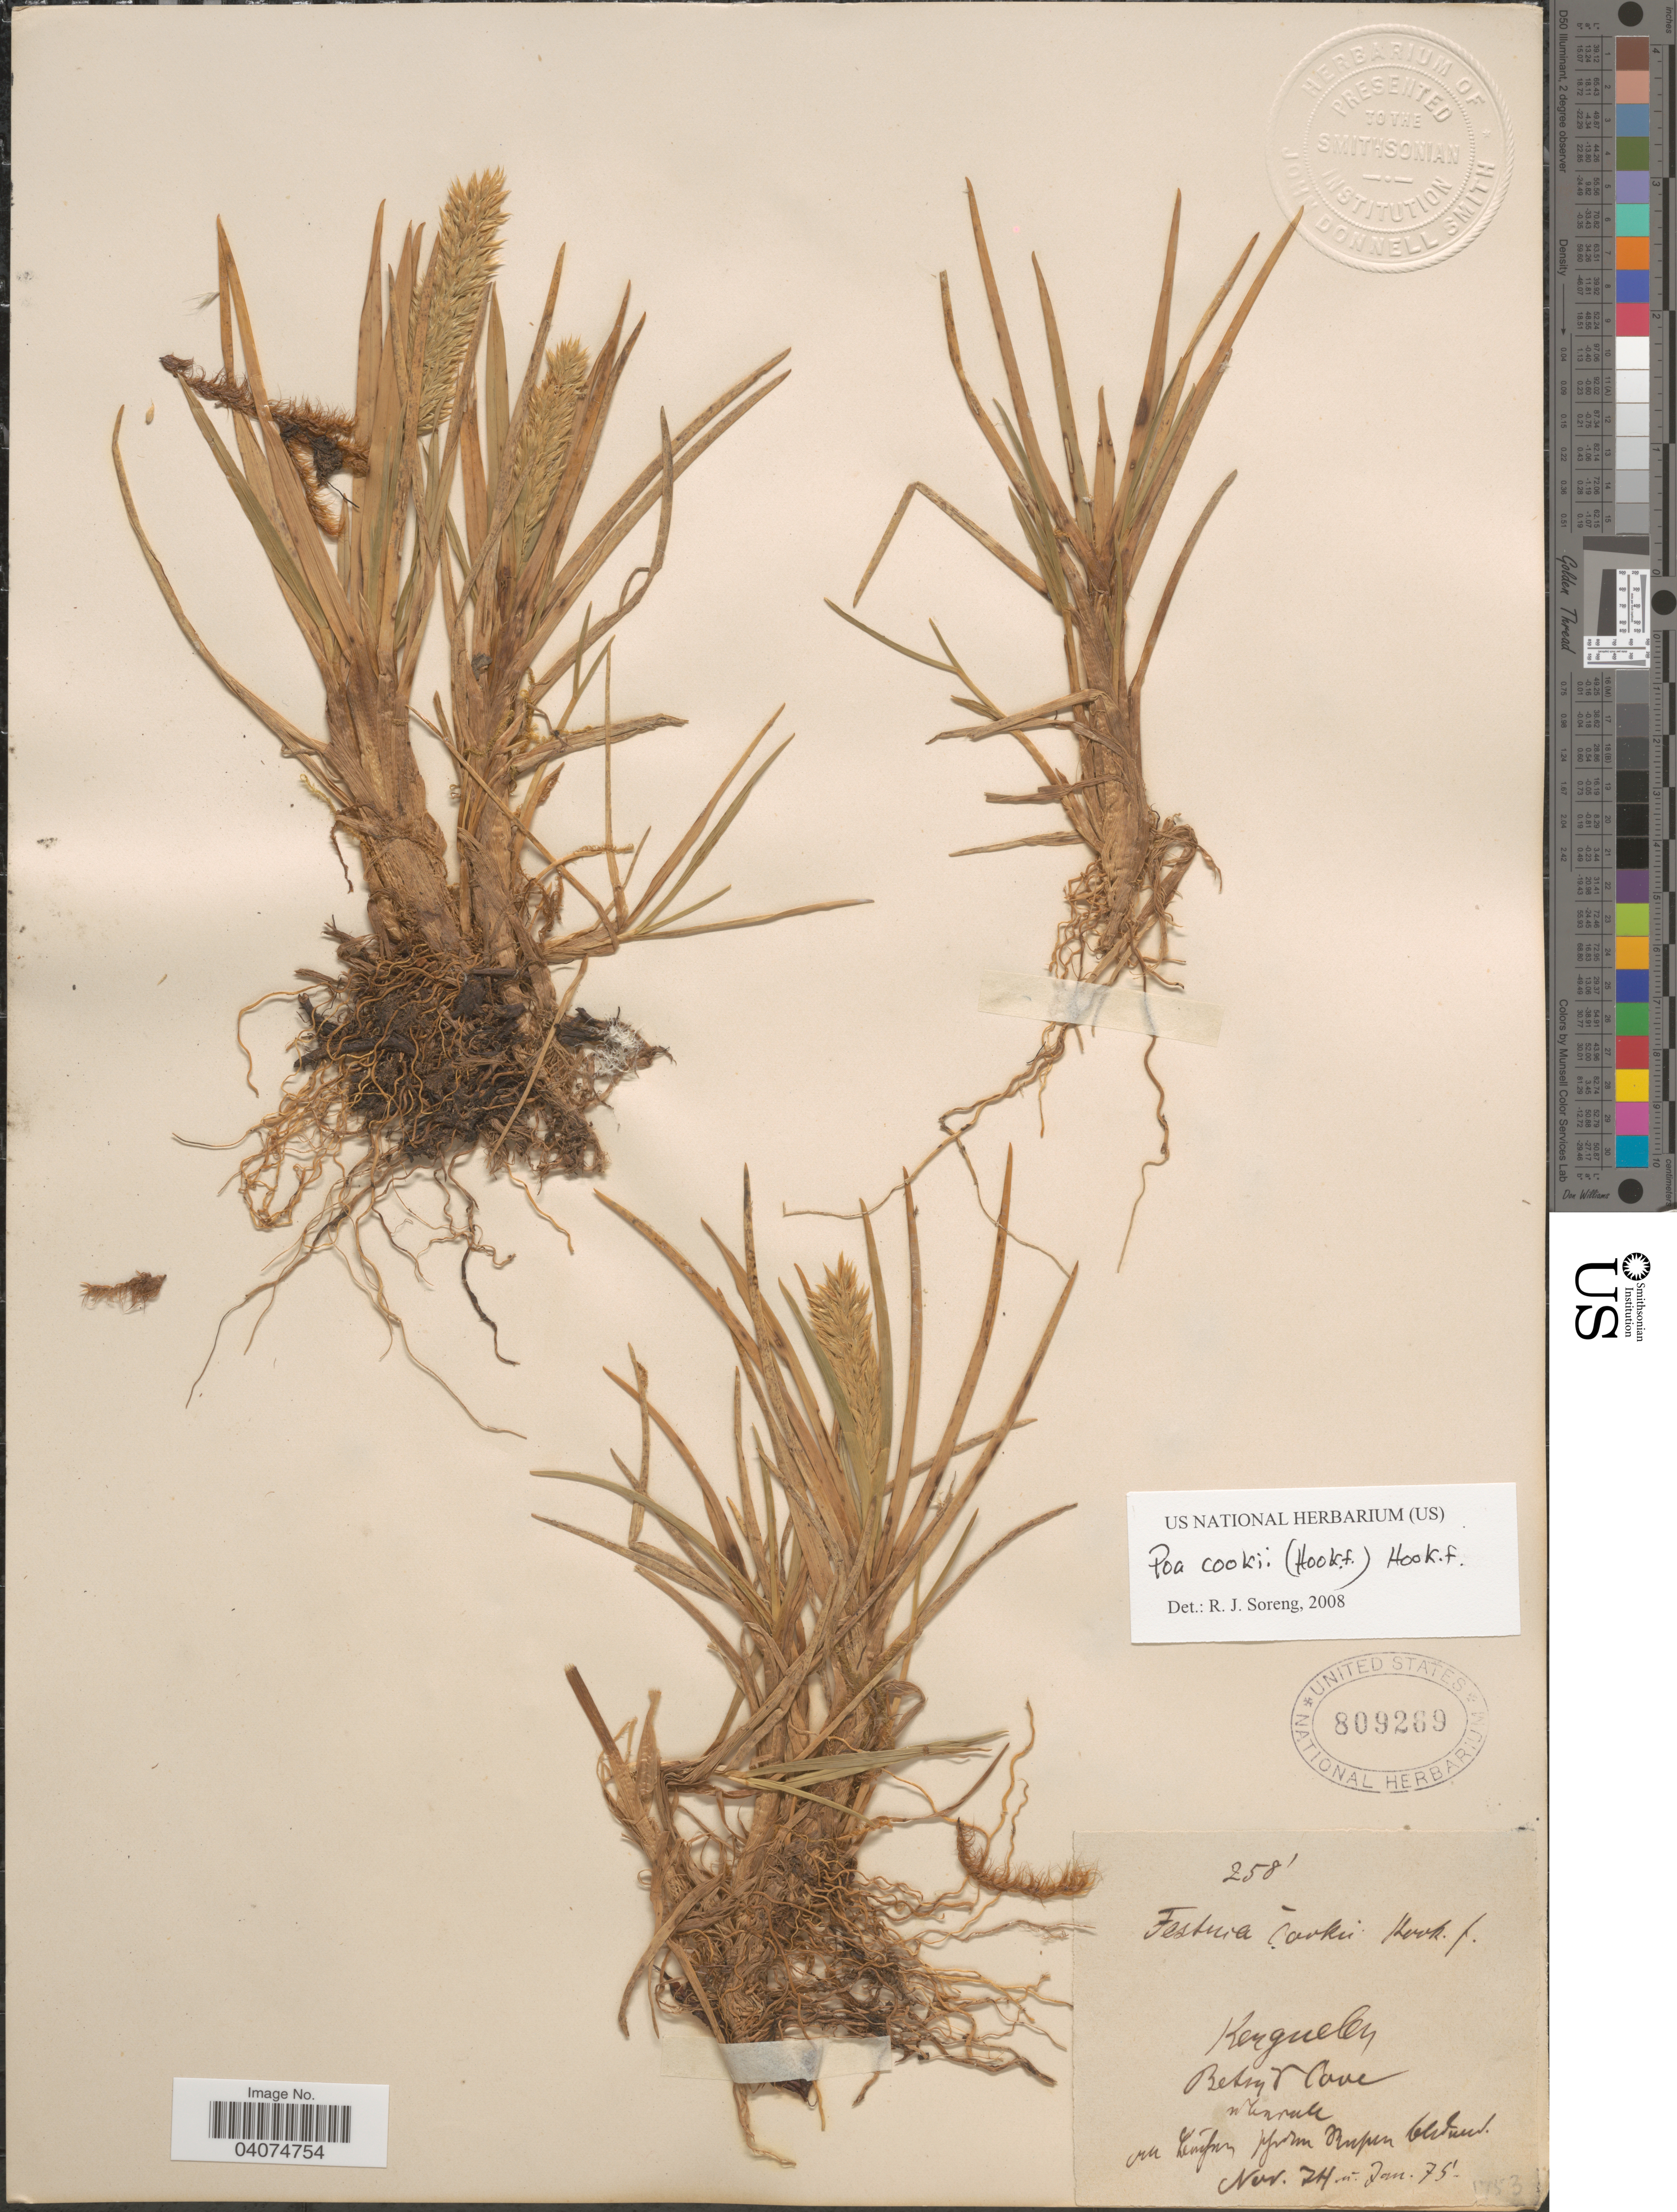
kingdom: Plantae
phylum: Tracheophyta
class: Liliopsida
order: Poales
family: Poaceae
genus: Poa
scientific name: Poa cookii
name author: (Hook. f.) Hook. f.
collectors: Betsy & Cove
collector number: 258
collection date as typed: Transcribed d/m/y: 24/11/75 to 24/1/75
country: French Southern Territories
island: Kerguelen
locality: Kerguelen.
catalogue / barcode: US 809269